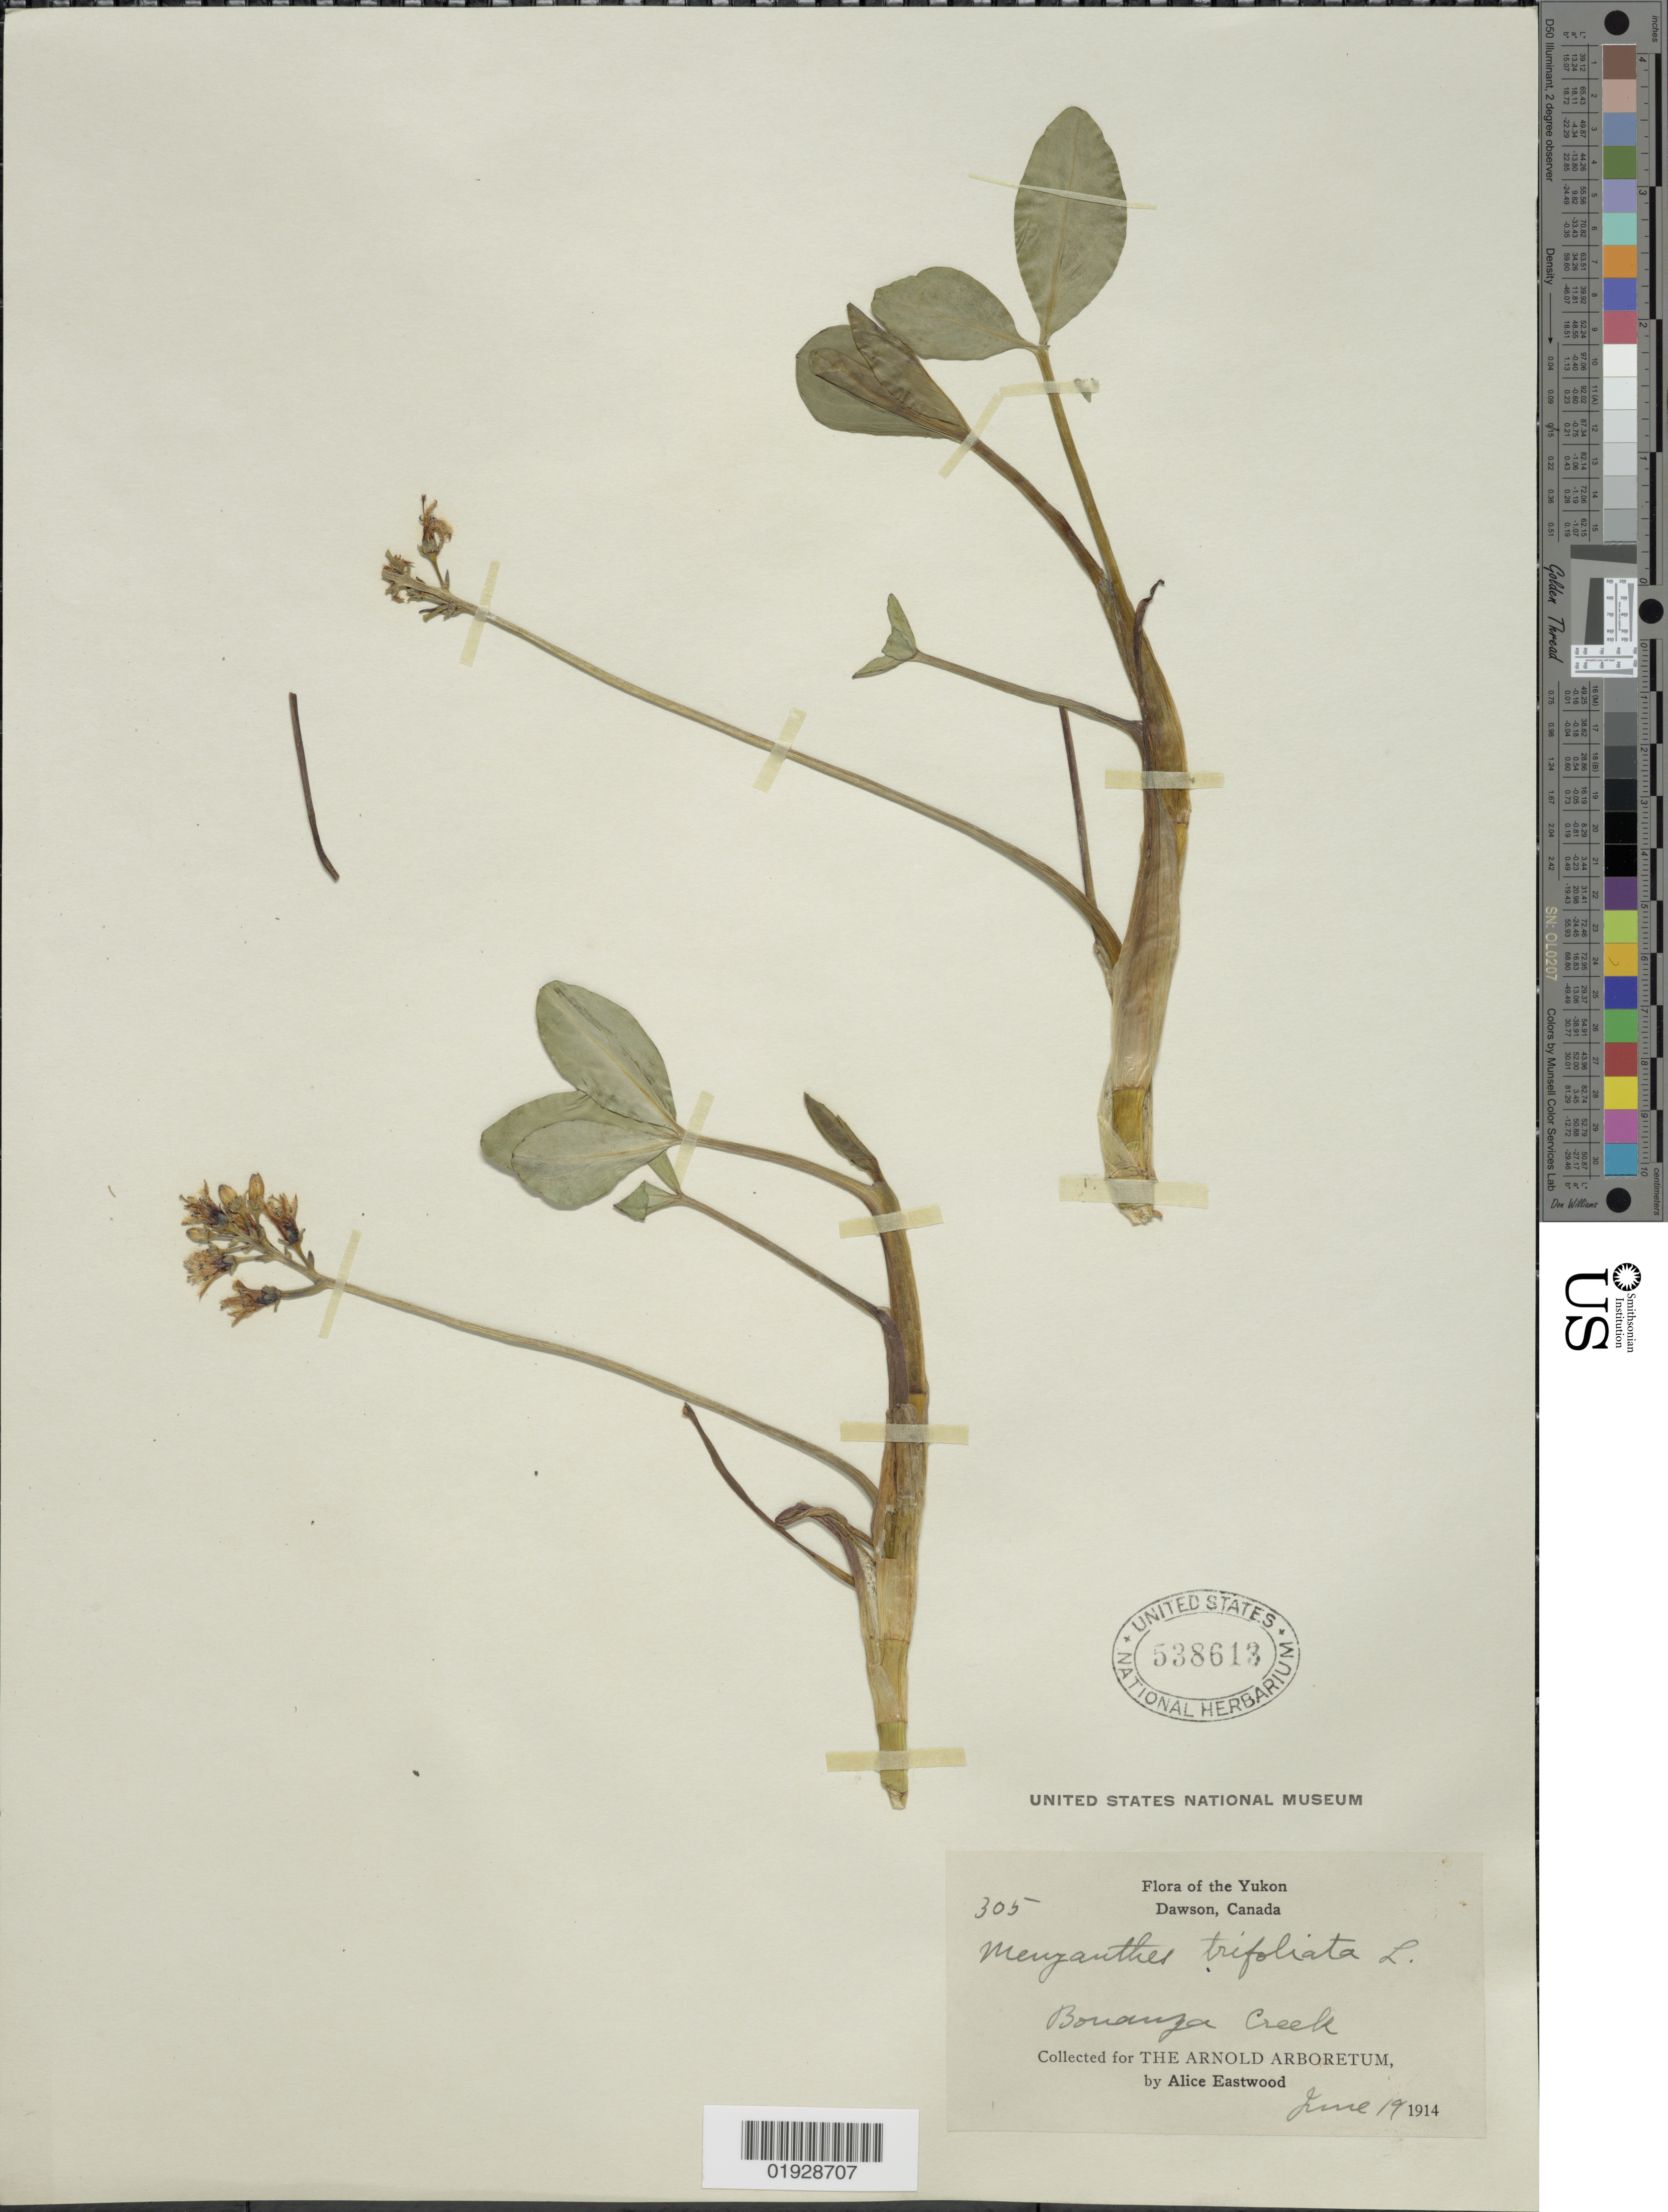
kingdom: Plantae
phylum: Tracheophyta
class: Magnoliopsida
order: Asterales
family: Menyanthaceae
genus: Menyanthes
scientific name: Menyanthes trifoliata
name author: L.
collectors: A. Eastwood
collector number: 305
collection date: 1914-06-19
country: Canada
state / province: Yukon Territory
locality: Yukon. Dawson. Bonanza Creek.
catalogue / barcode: US 538613